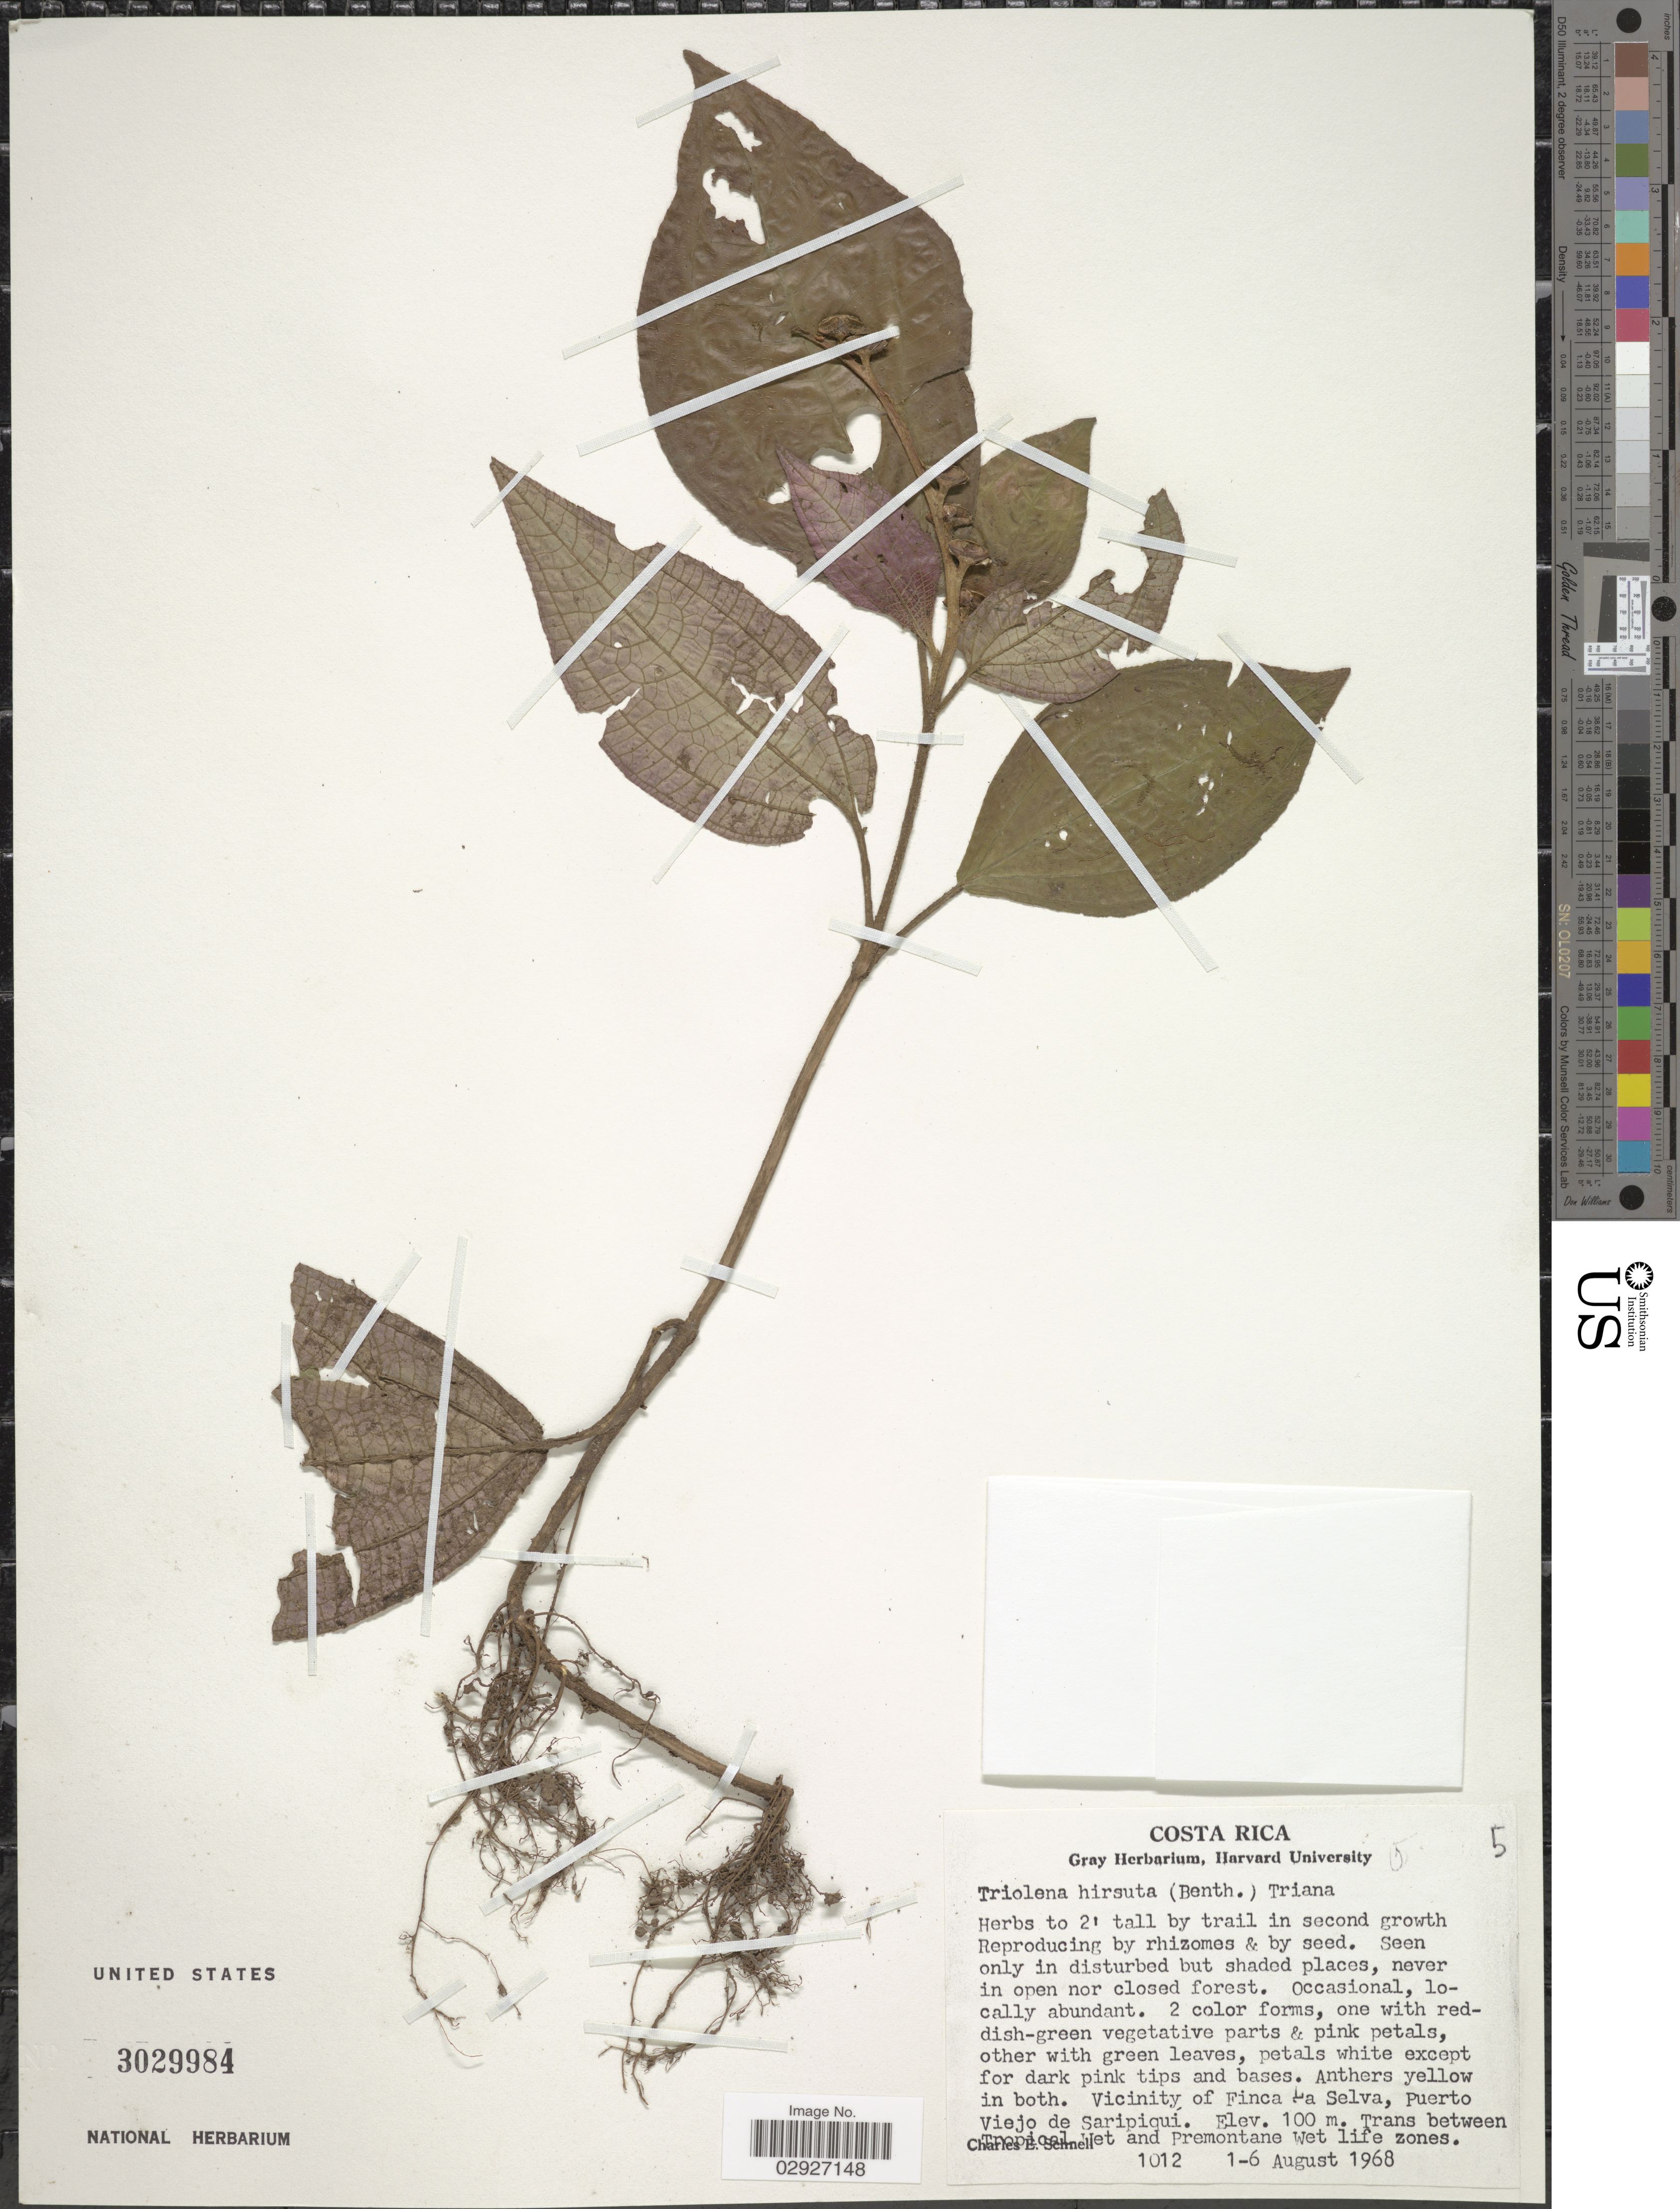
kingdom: Plantae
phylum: Tracheophyta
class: Magnoliopsida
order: Myrtales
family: Melastomataceae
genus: Triolena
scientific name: Triolena hirsuta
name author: (Benth.) Triana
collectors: C. Schnell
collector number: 1012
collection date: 1968-08-01/1968-08-06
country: Costa Rica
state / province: Heredia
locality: Vicinity of Finca La Selva, Puerto Viejo de Saripiqui, Trans between Tropical Wet and Premontane Wet Life Zones.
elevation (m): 100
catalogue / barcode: US 3029984